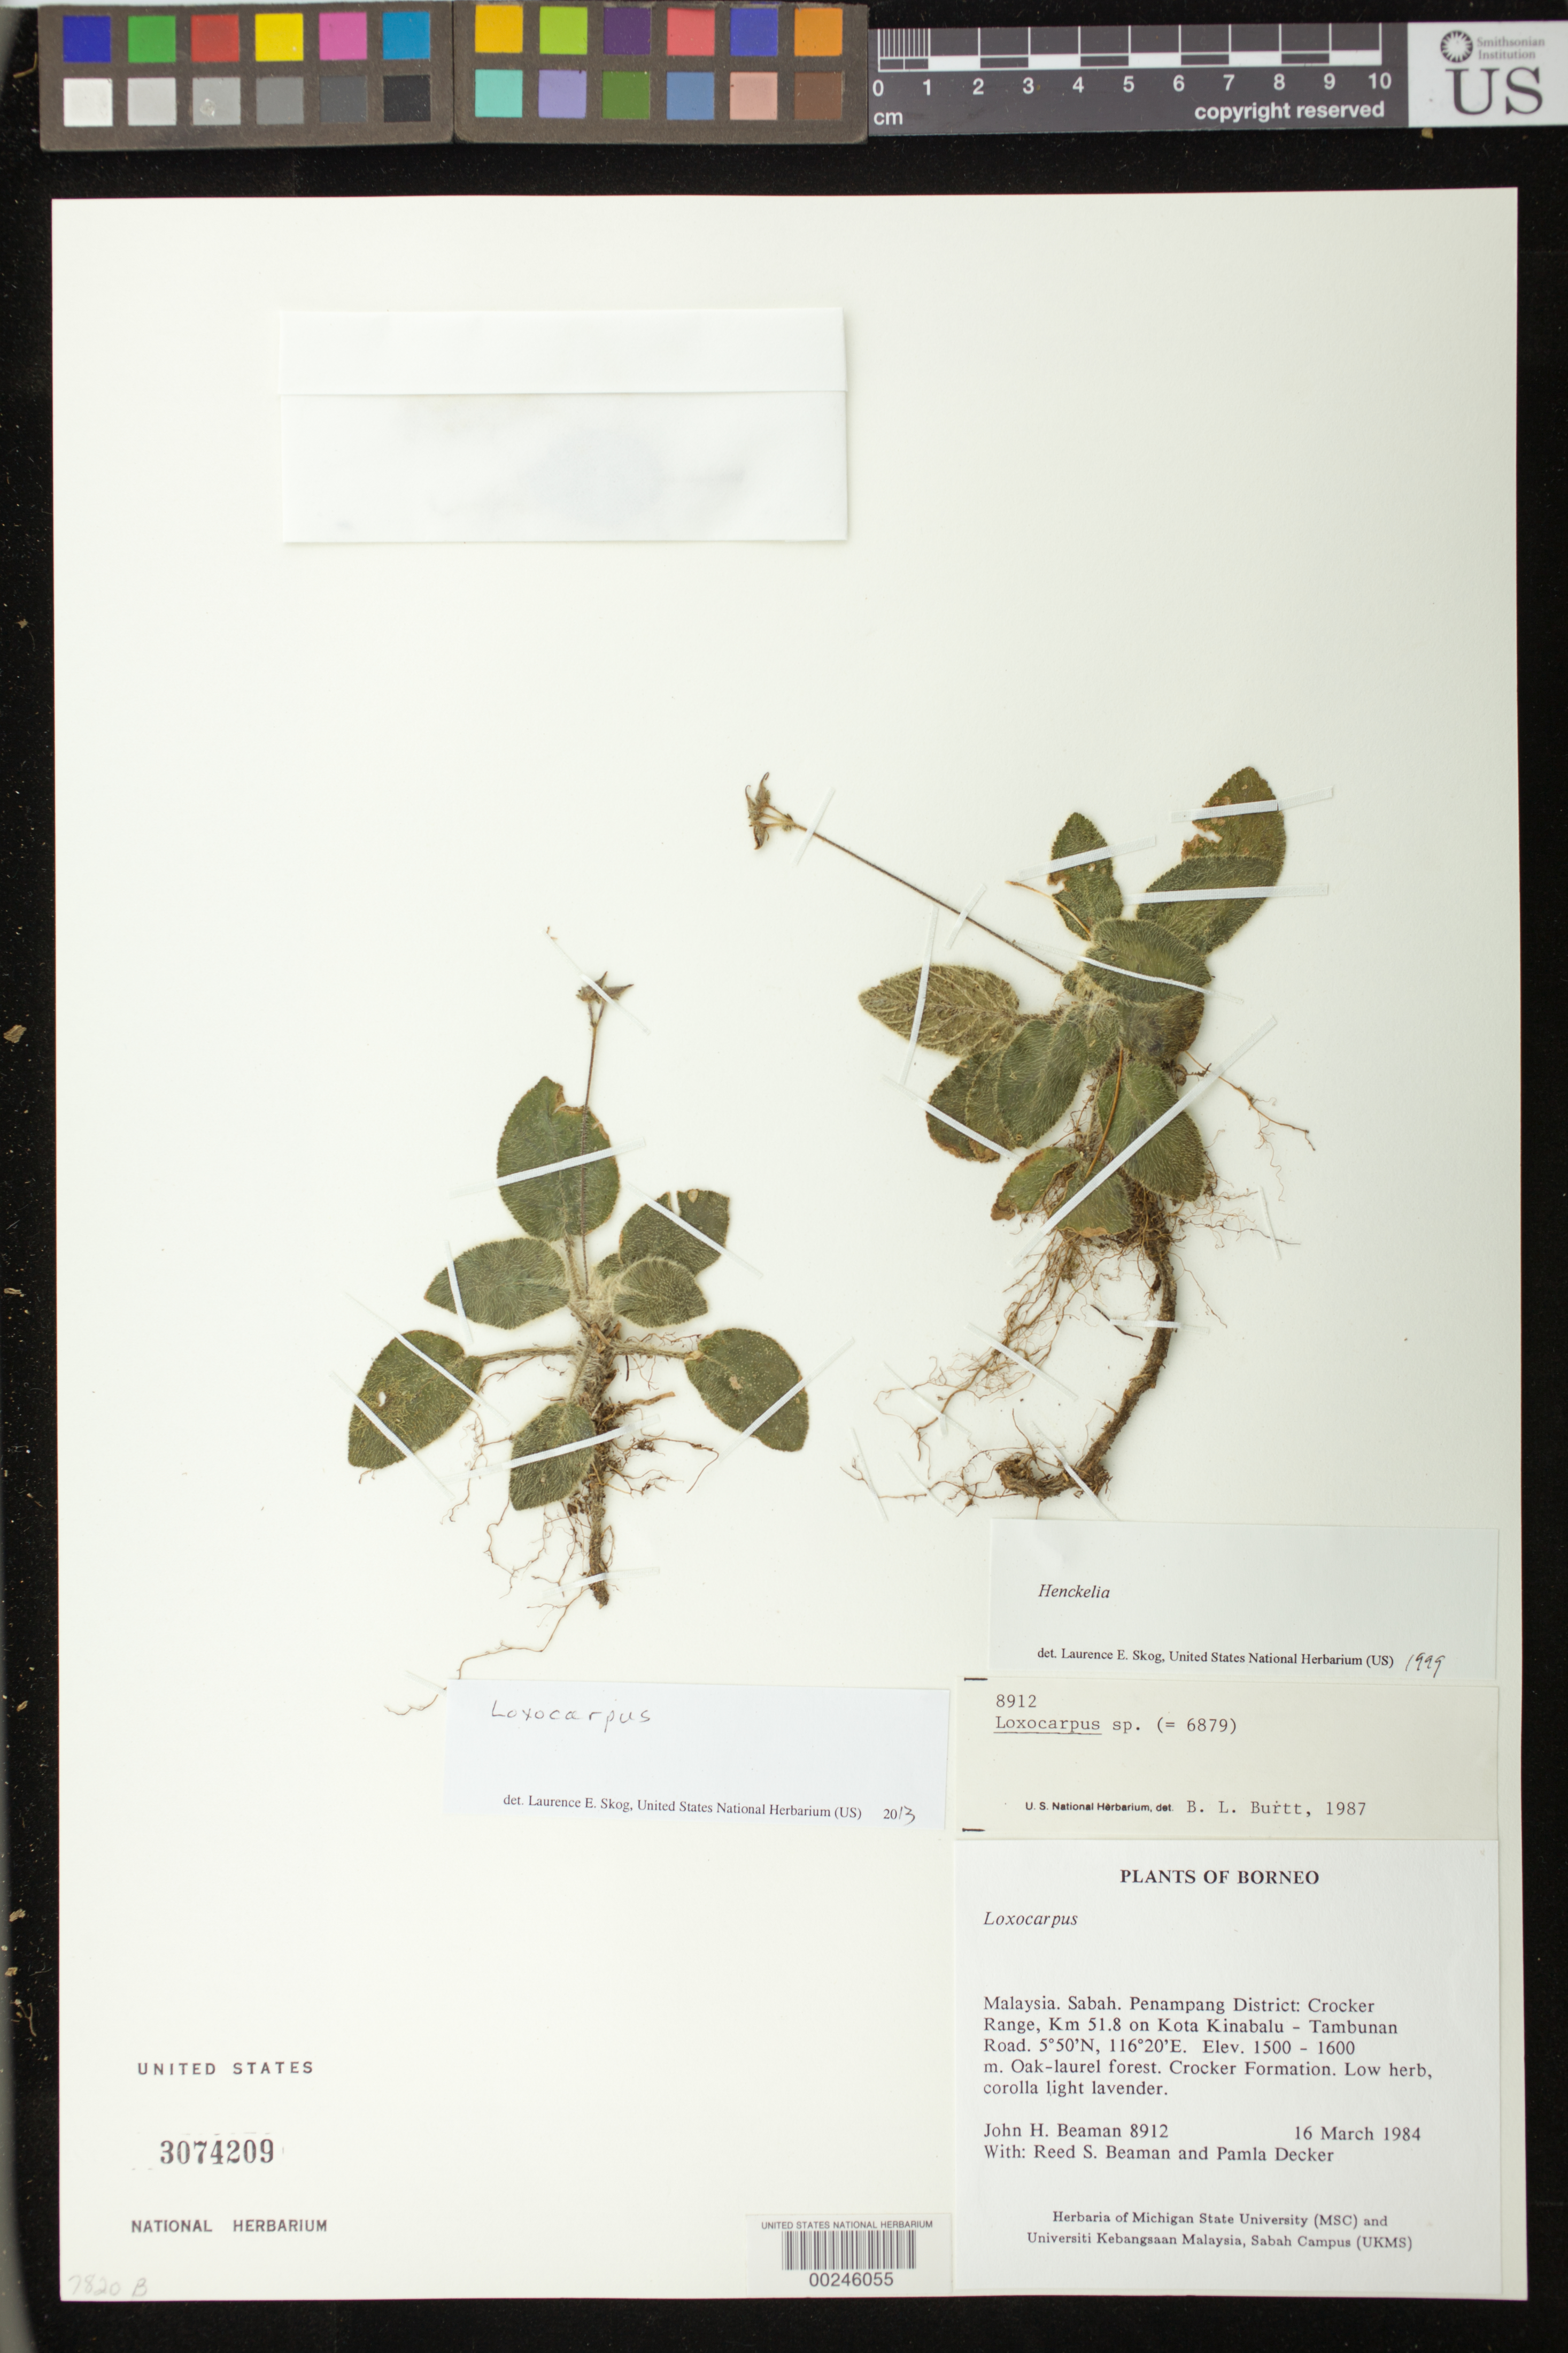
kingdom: Plantae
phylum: Tracheophyta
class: Magnoliopsida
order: Lamiales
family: Gesneriaceae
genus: Loxocarpus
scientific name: Loxocarpus sp.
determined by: Skog, Laurence E.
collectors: J. H. Beaman, R. S. Beaman & P. Decker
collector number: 8912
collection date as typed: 16 Mar 1984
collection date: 1984-03-16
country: Malaysia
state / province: Sabah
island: Borneo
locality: Penampang dist, crocker range, km 51.8 on kota kinabalu - tambunan road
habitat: Oak-laurel forest, Crocker Formation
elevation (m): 1500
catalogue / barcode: US 3074209